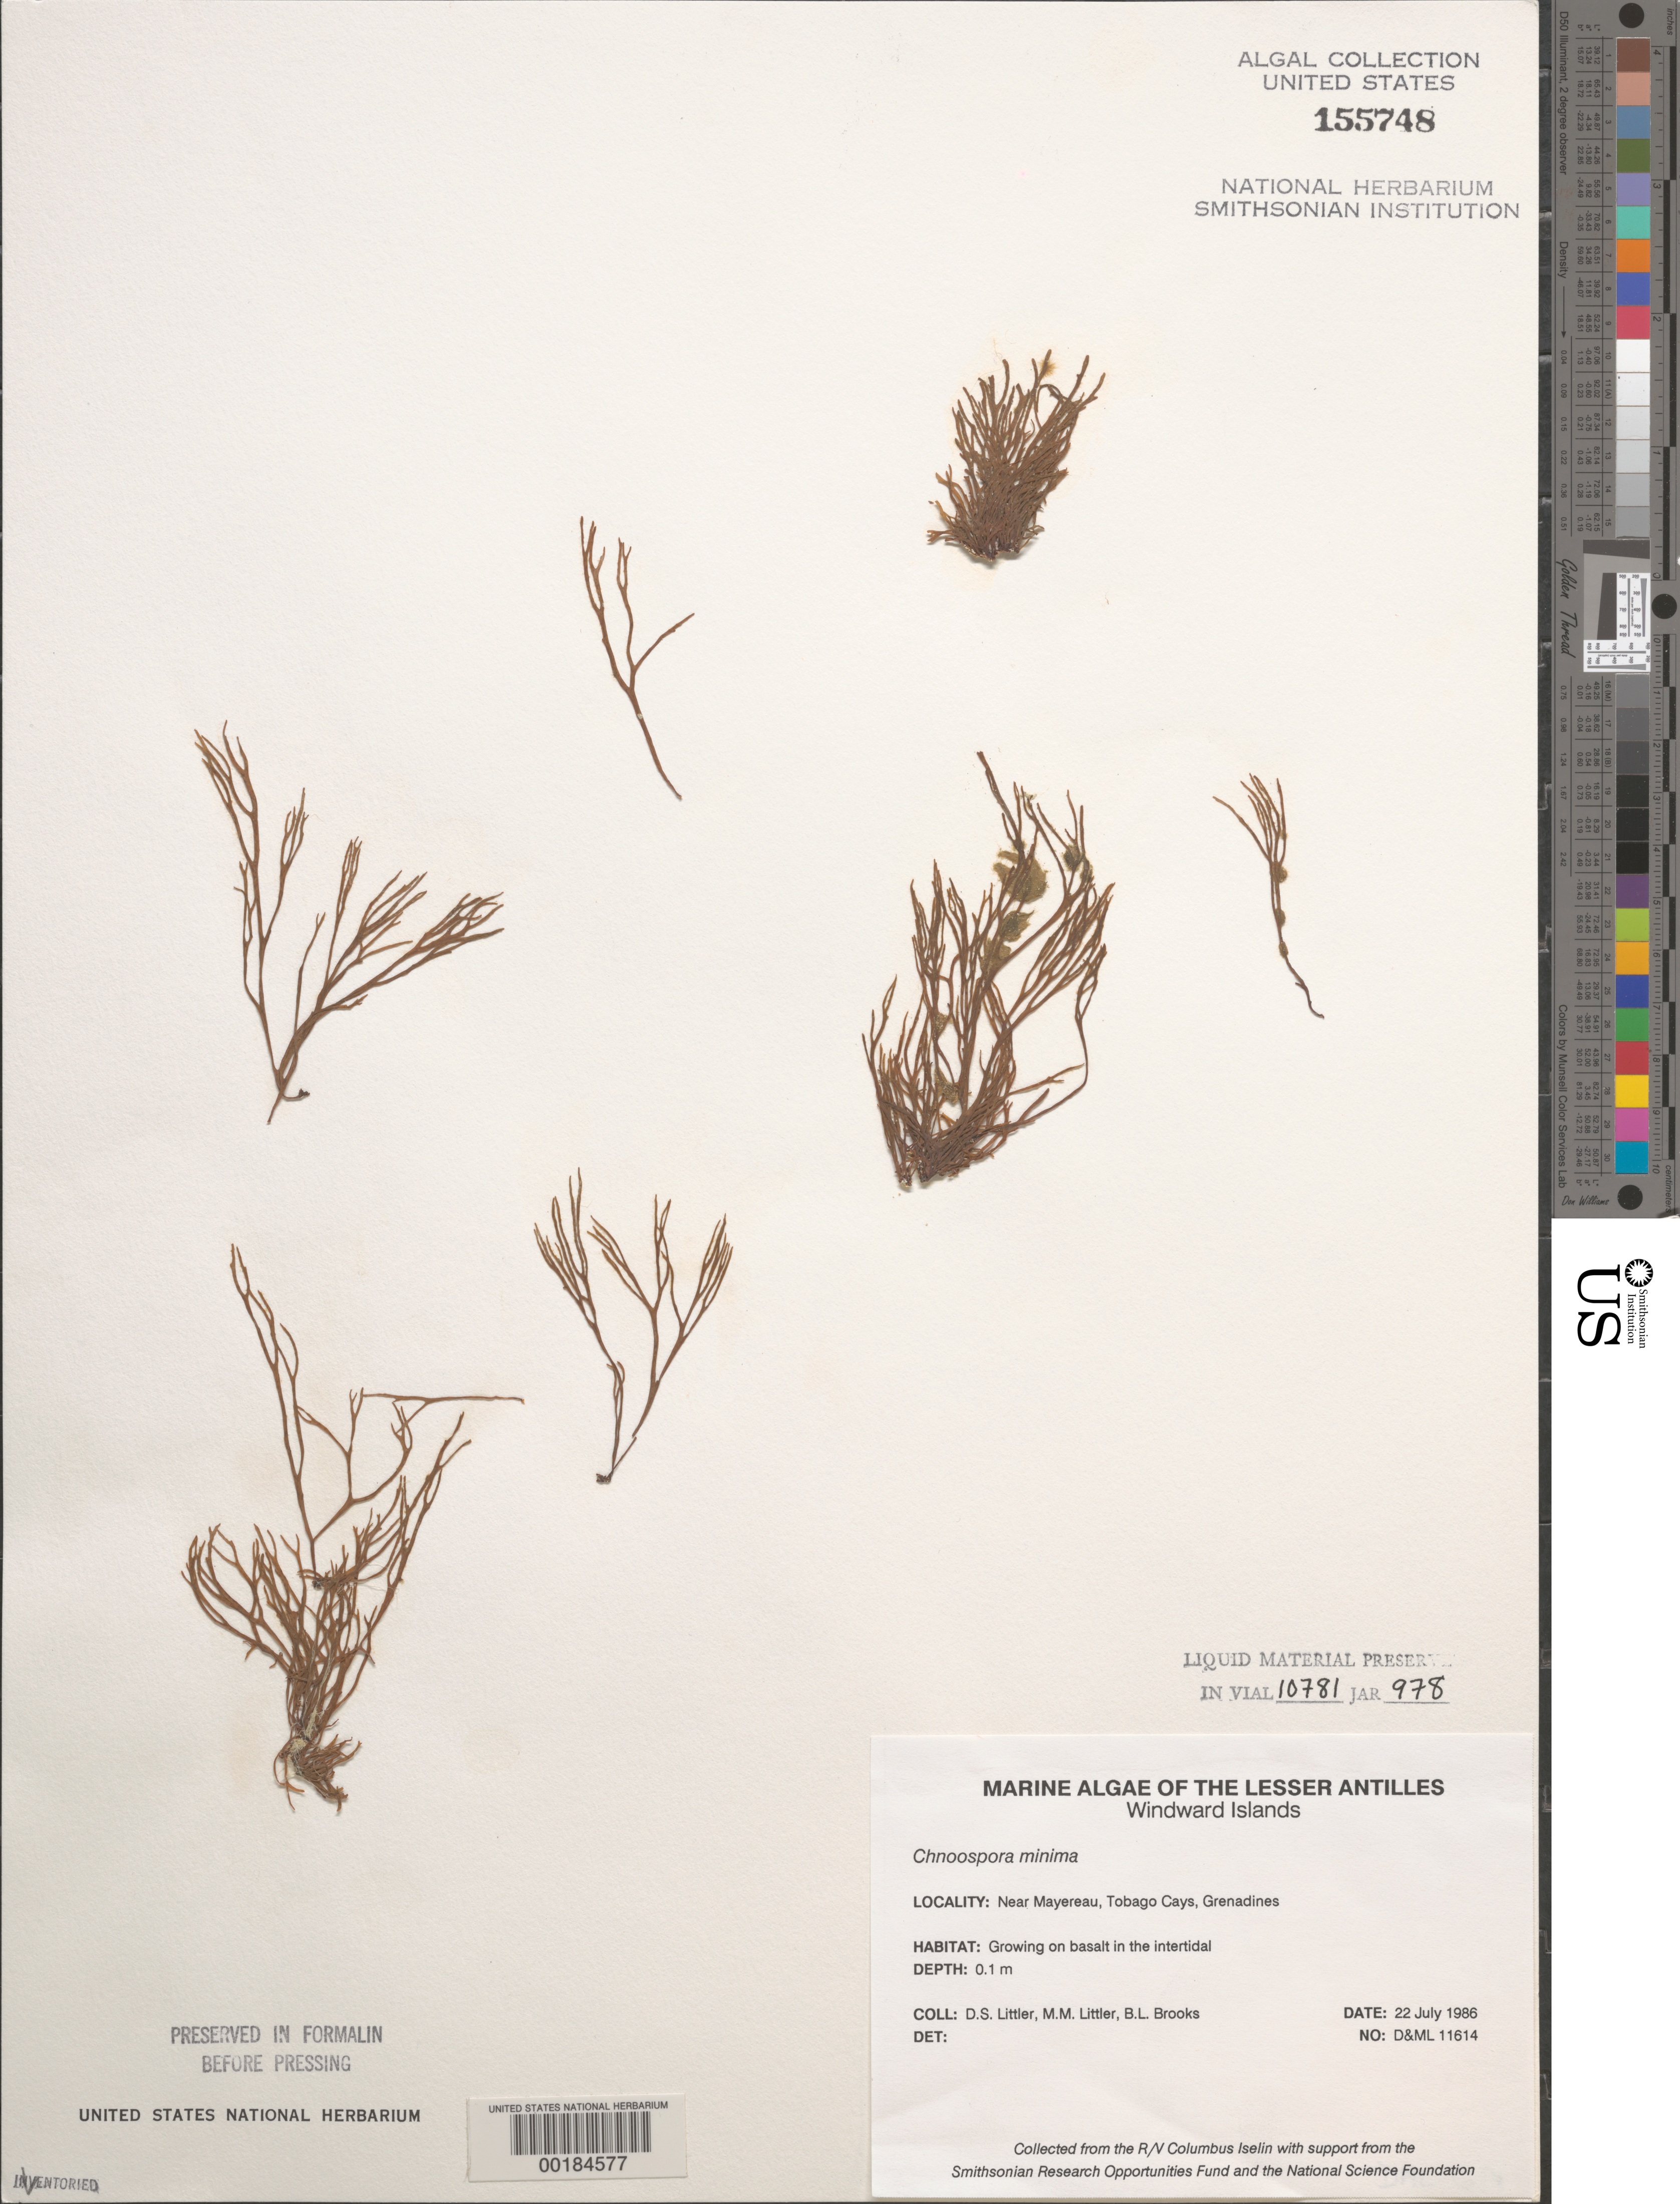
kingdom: Chromista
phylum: Ochrophyta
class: Phaeophyceae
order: Scytosiphonales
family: Scytosiphonaceae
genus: Chnoospora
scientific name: Chnoospora minima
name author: (Hering) Papenf.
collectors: D. S. Littler, M. M. Littler & B. Brooks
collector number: D&ML 11614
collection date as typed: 22 Jul 1986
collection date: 1986-07-22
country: St. Vincent - Grenadines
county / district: Grenadines Parish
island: Mayreau [Mayereau]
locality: Near Mayreau (Mayereau)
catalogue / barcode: US 155748